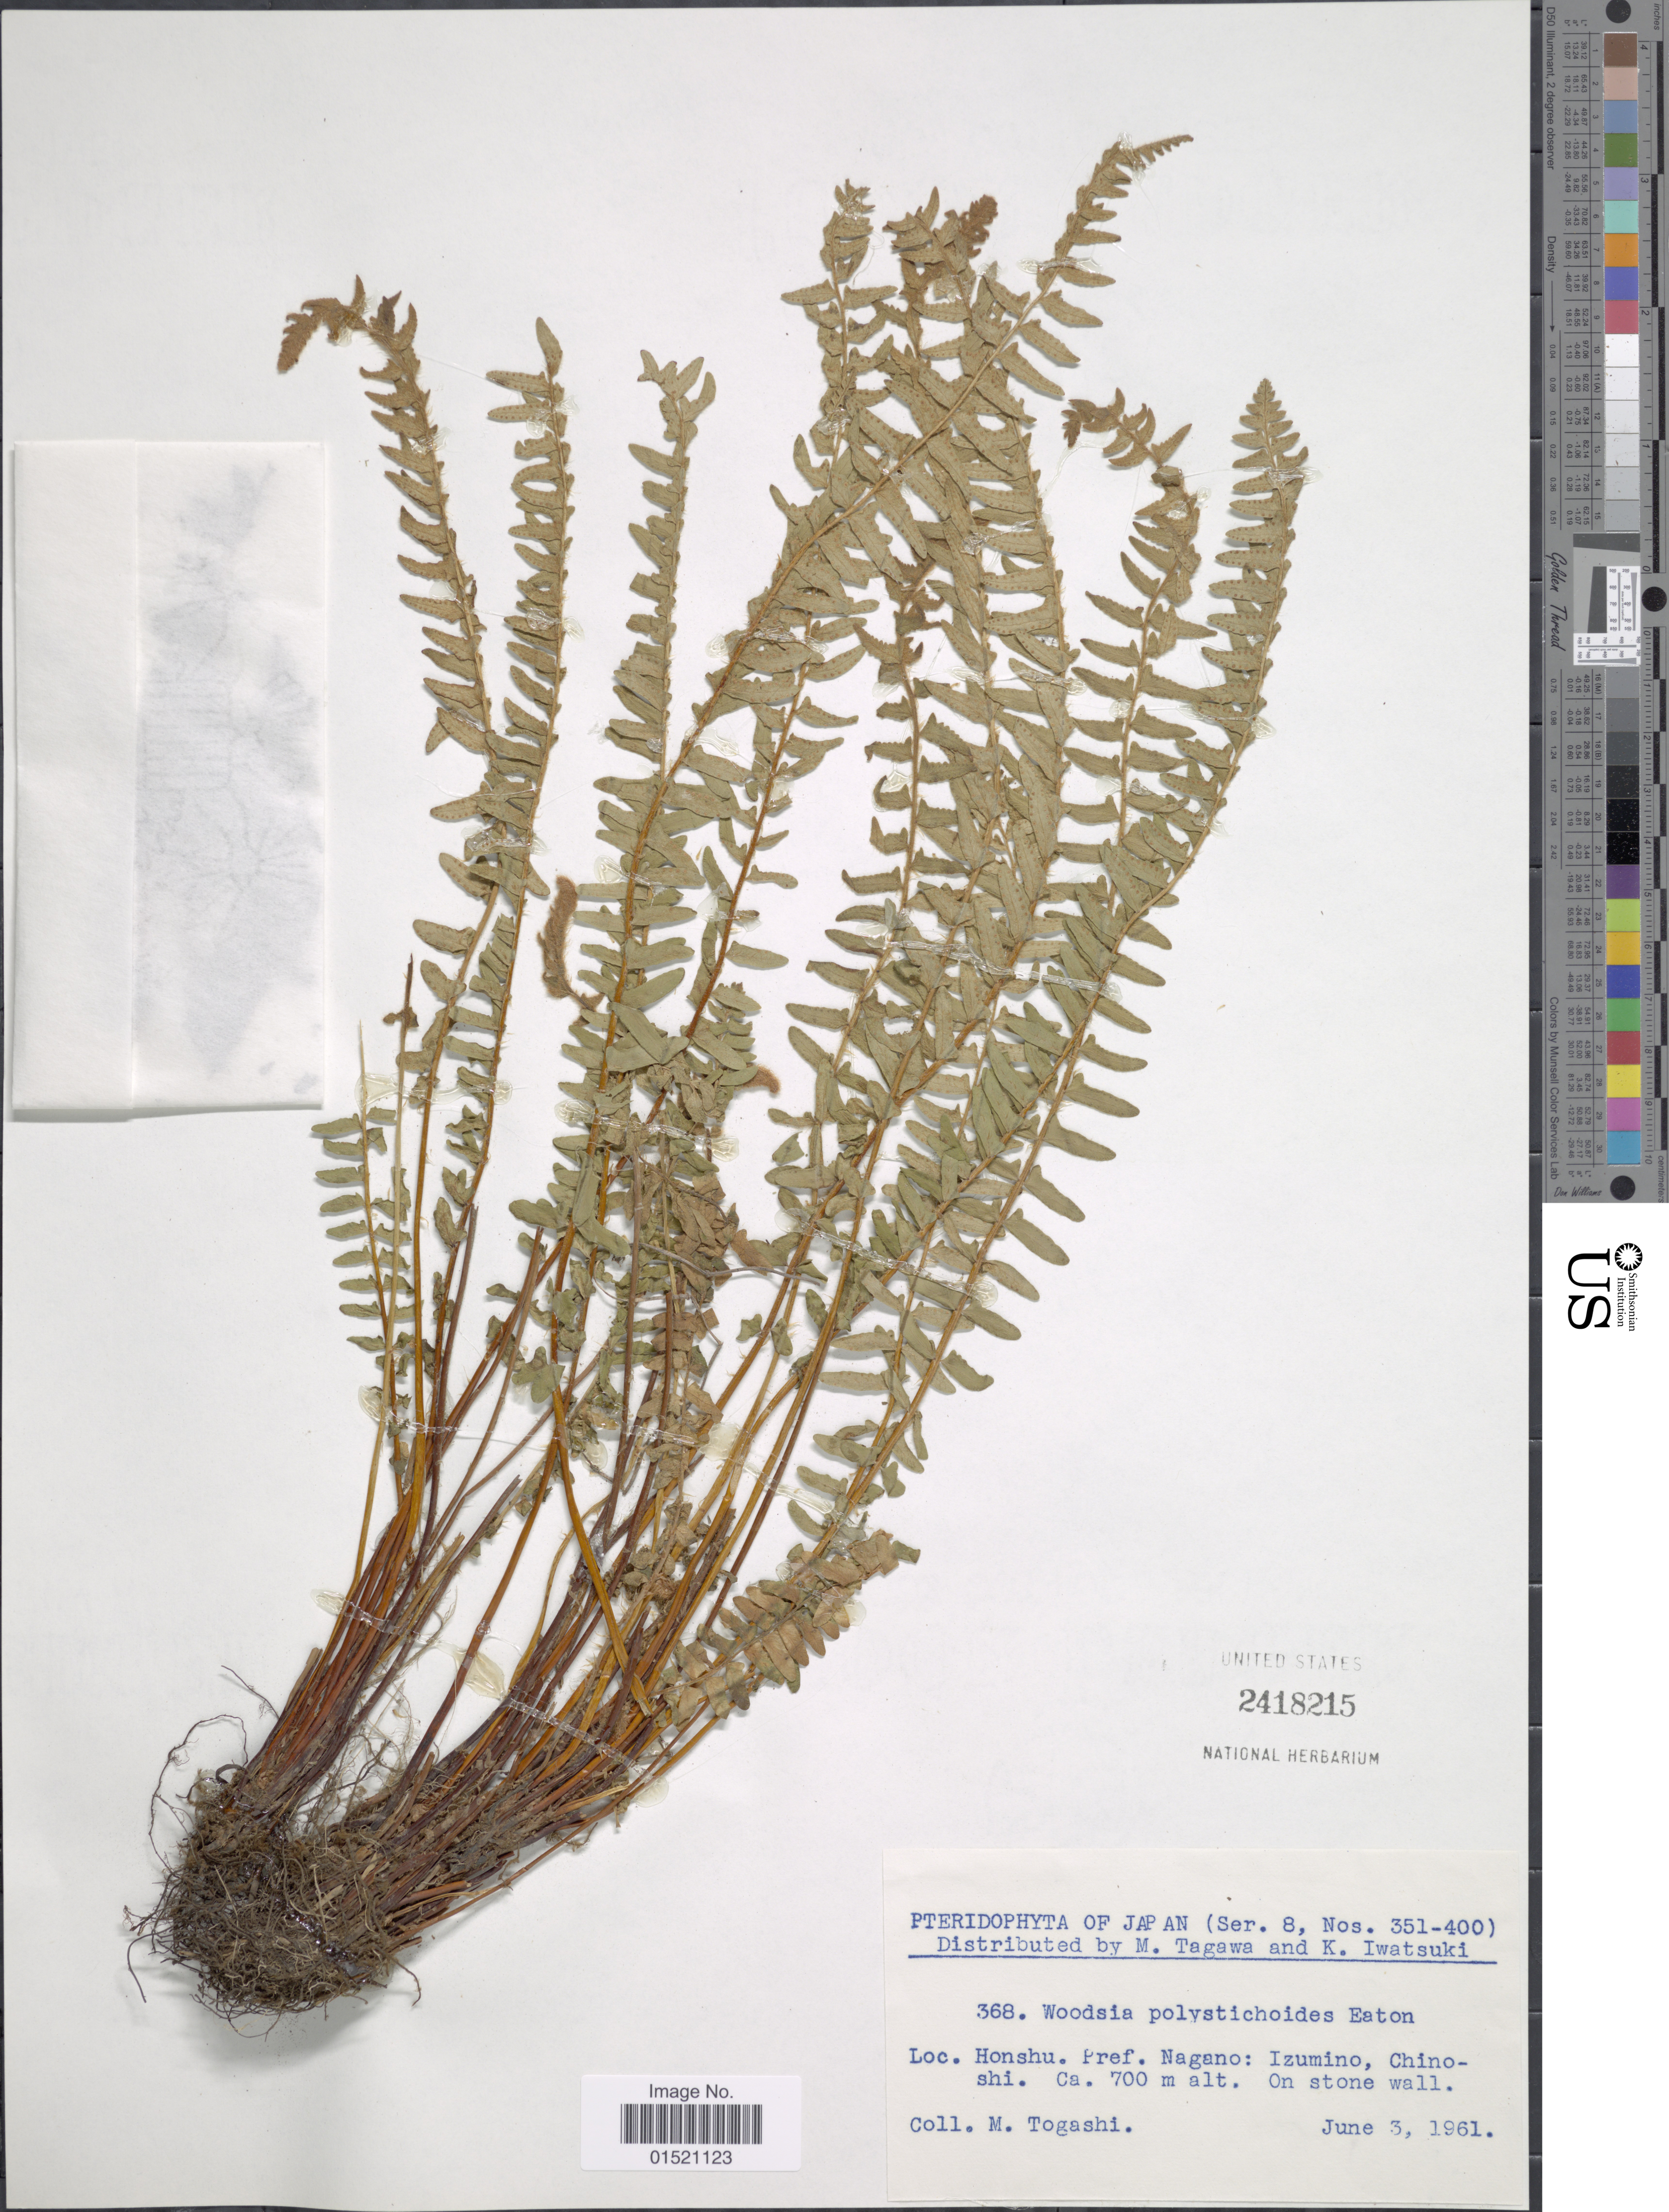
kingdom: Plantae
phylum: Tracheophyta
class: Polypodiopsida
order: Polypodiales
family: Woodsiaceae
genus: Woodsia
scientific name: Woodsia polystichoides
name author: D.C. Eaton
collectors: M. Togashi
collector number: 368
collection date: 1961-06-03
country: Japan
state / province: Nagano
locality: Honshu. Pref Nagano: Izumino, Chinoshi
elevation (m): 700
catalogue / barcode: US 2418215